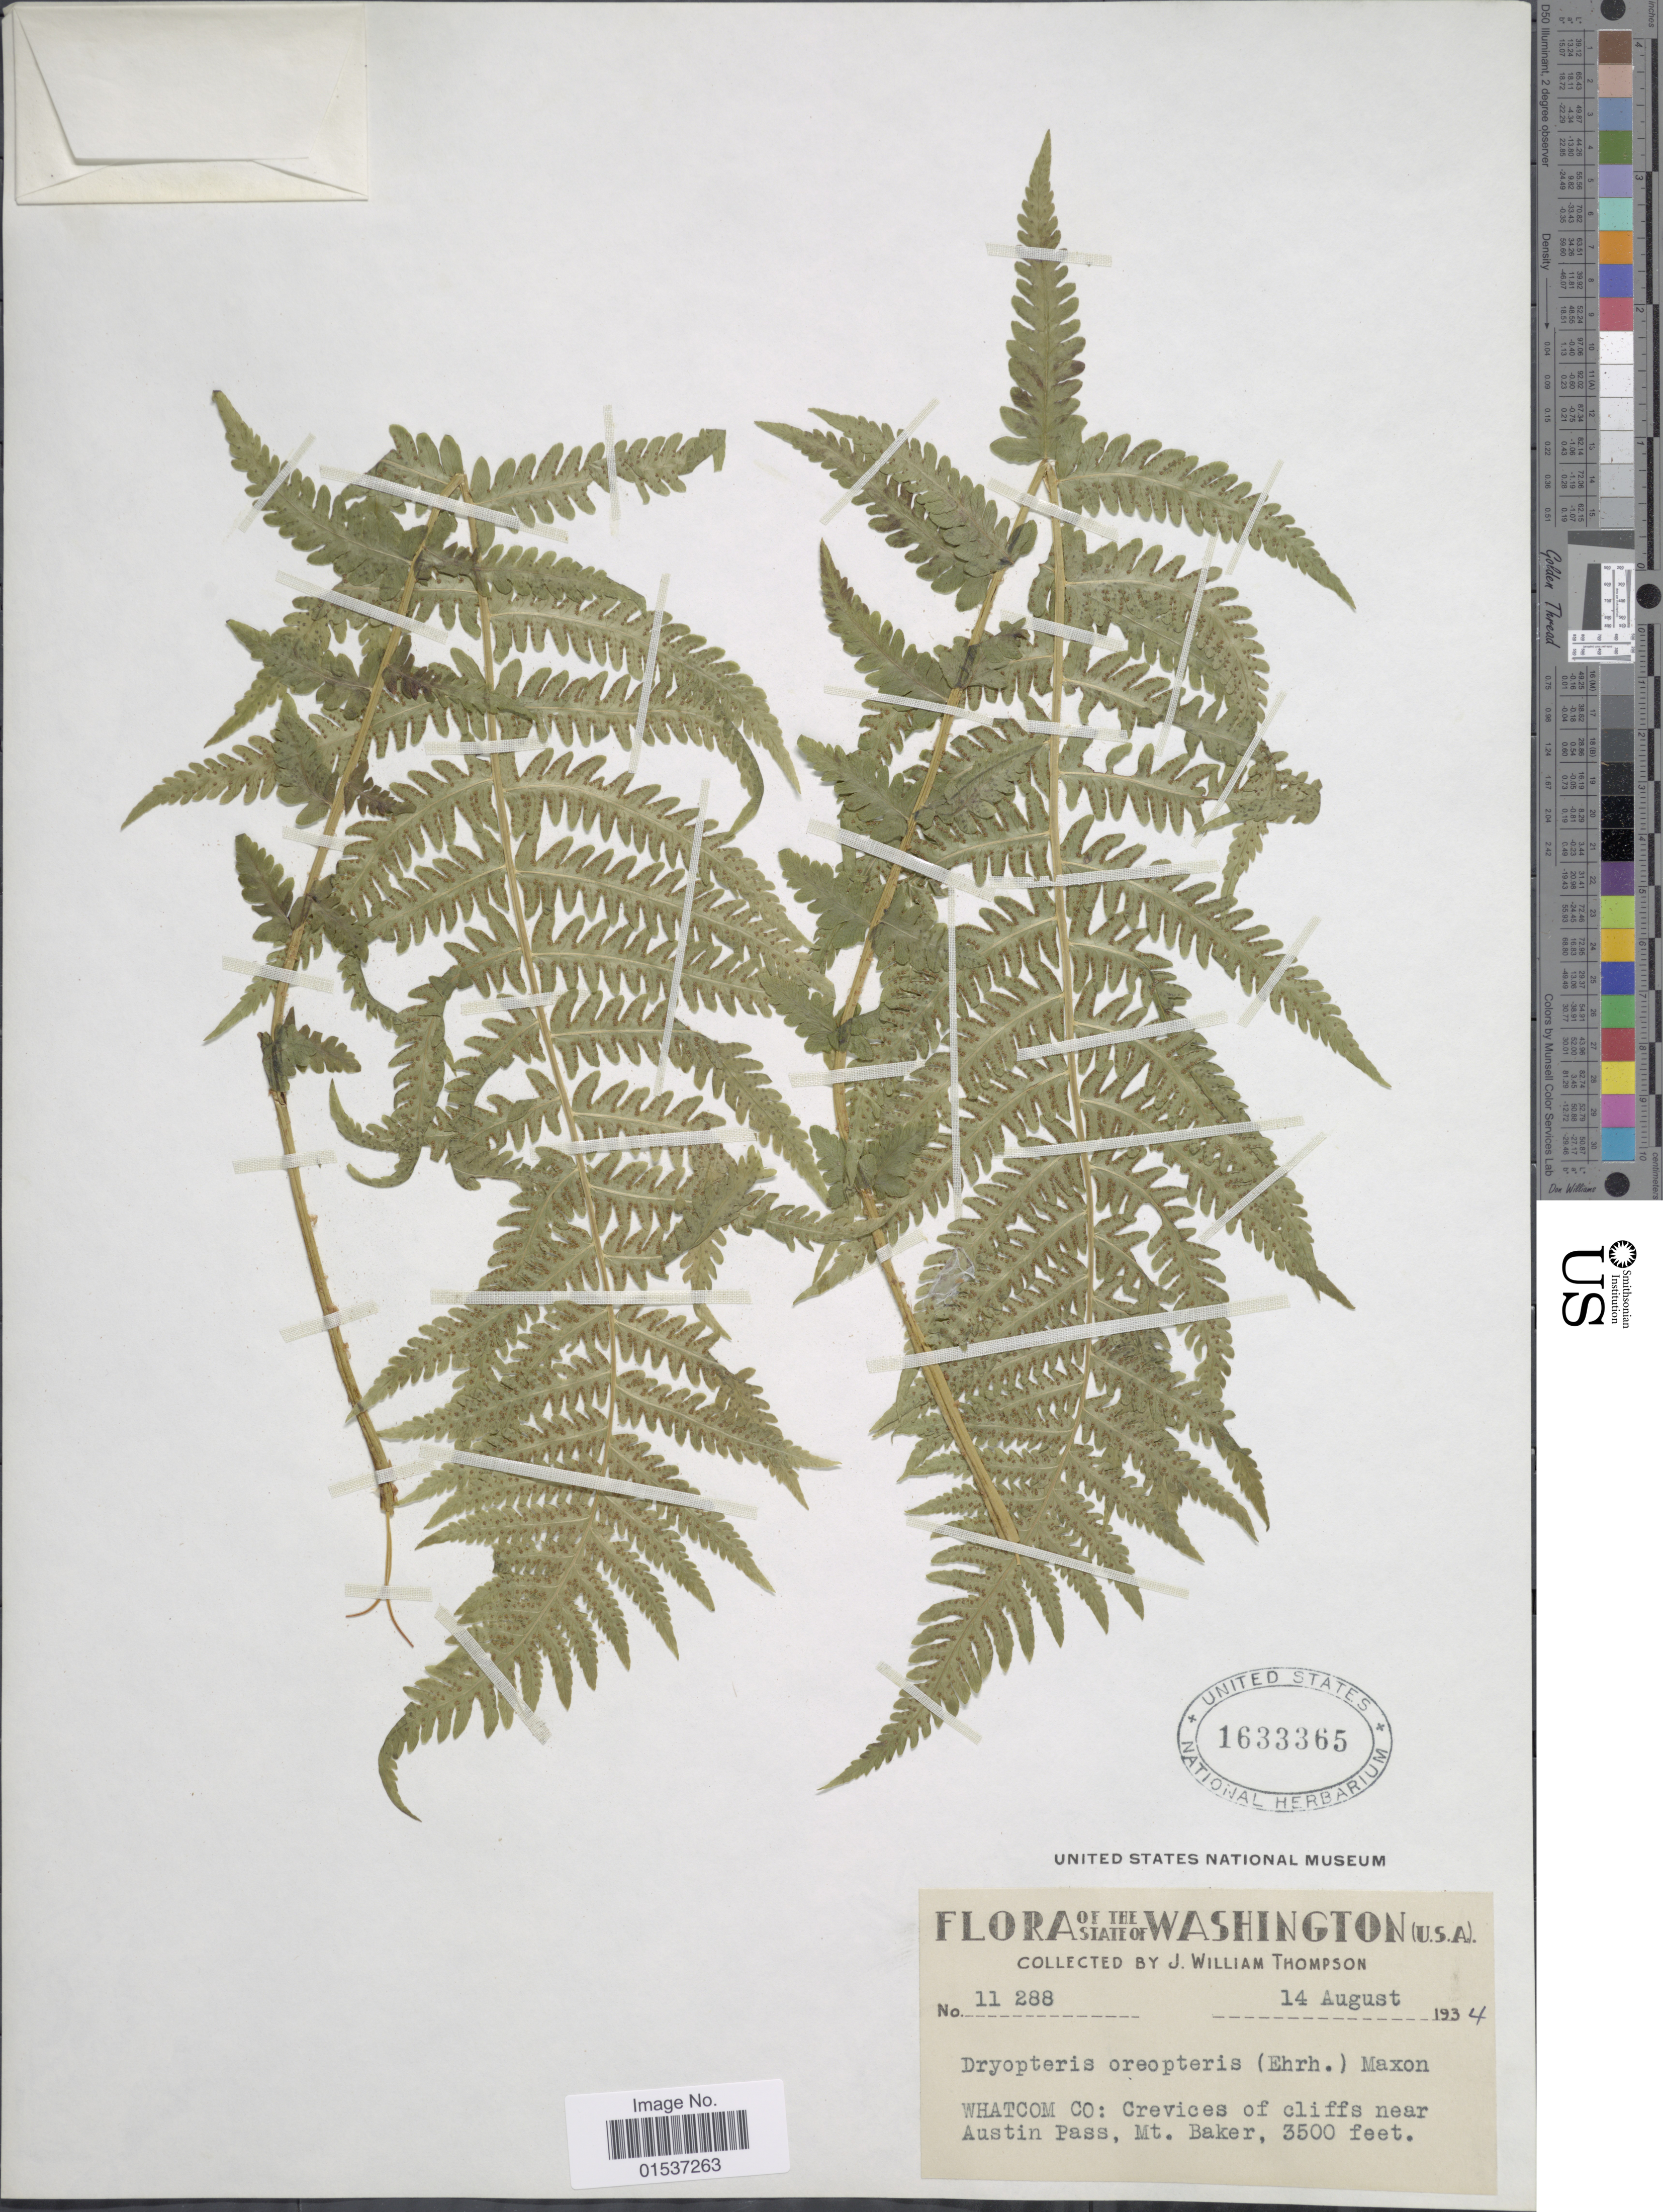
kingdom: Plantae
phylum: Tracheophyta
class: Polypodiopsida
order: Polypodiales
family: Thelypteridaceae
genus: Oreopteris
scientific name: Oreopteris limbosperma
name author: (All.) K. Iwats.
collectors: J. W. Thompson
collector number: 11288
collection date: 1934-08-14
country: United States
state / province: Washington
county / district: Whatcom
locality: Washington (U.S.A.) Whatcom Co: Crevices of cliffs near Austin Pass, Mt. Baker.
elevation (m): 1067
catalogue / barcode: US 1633365